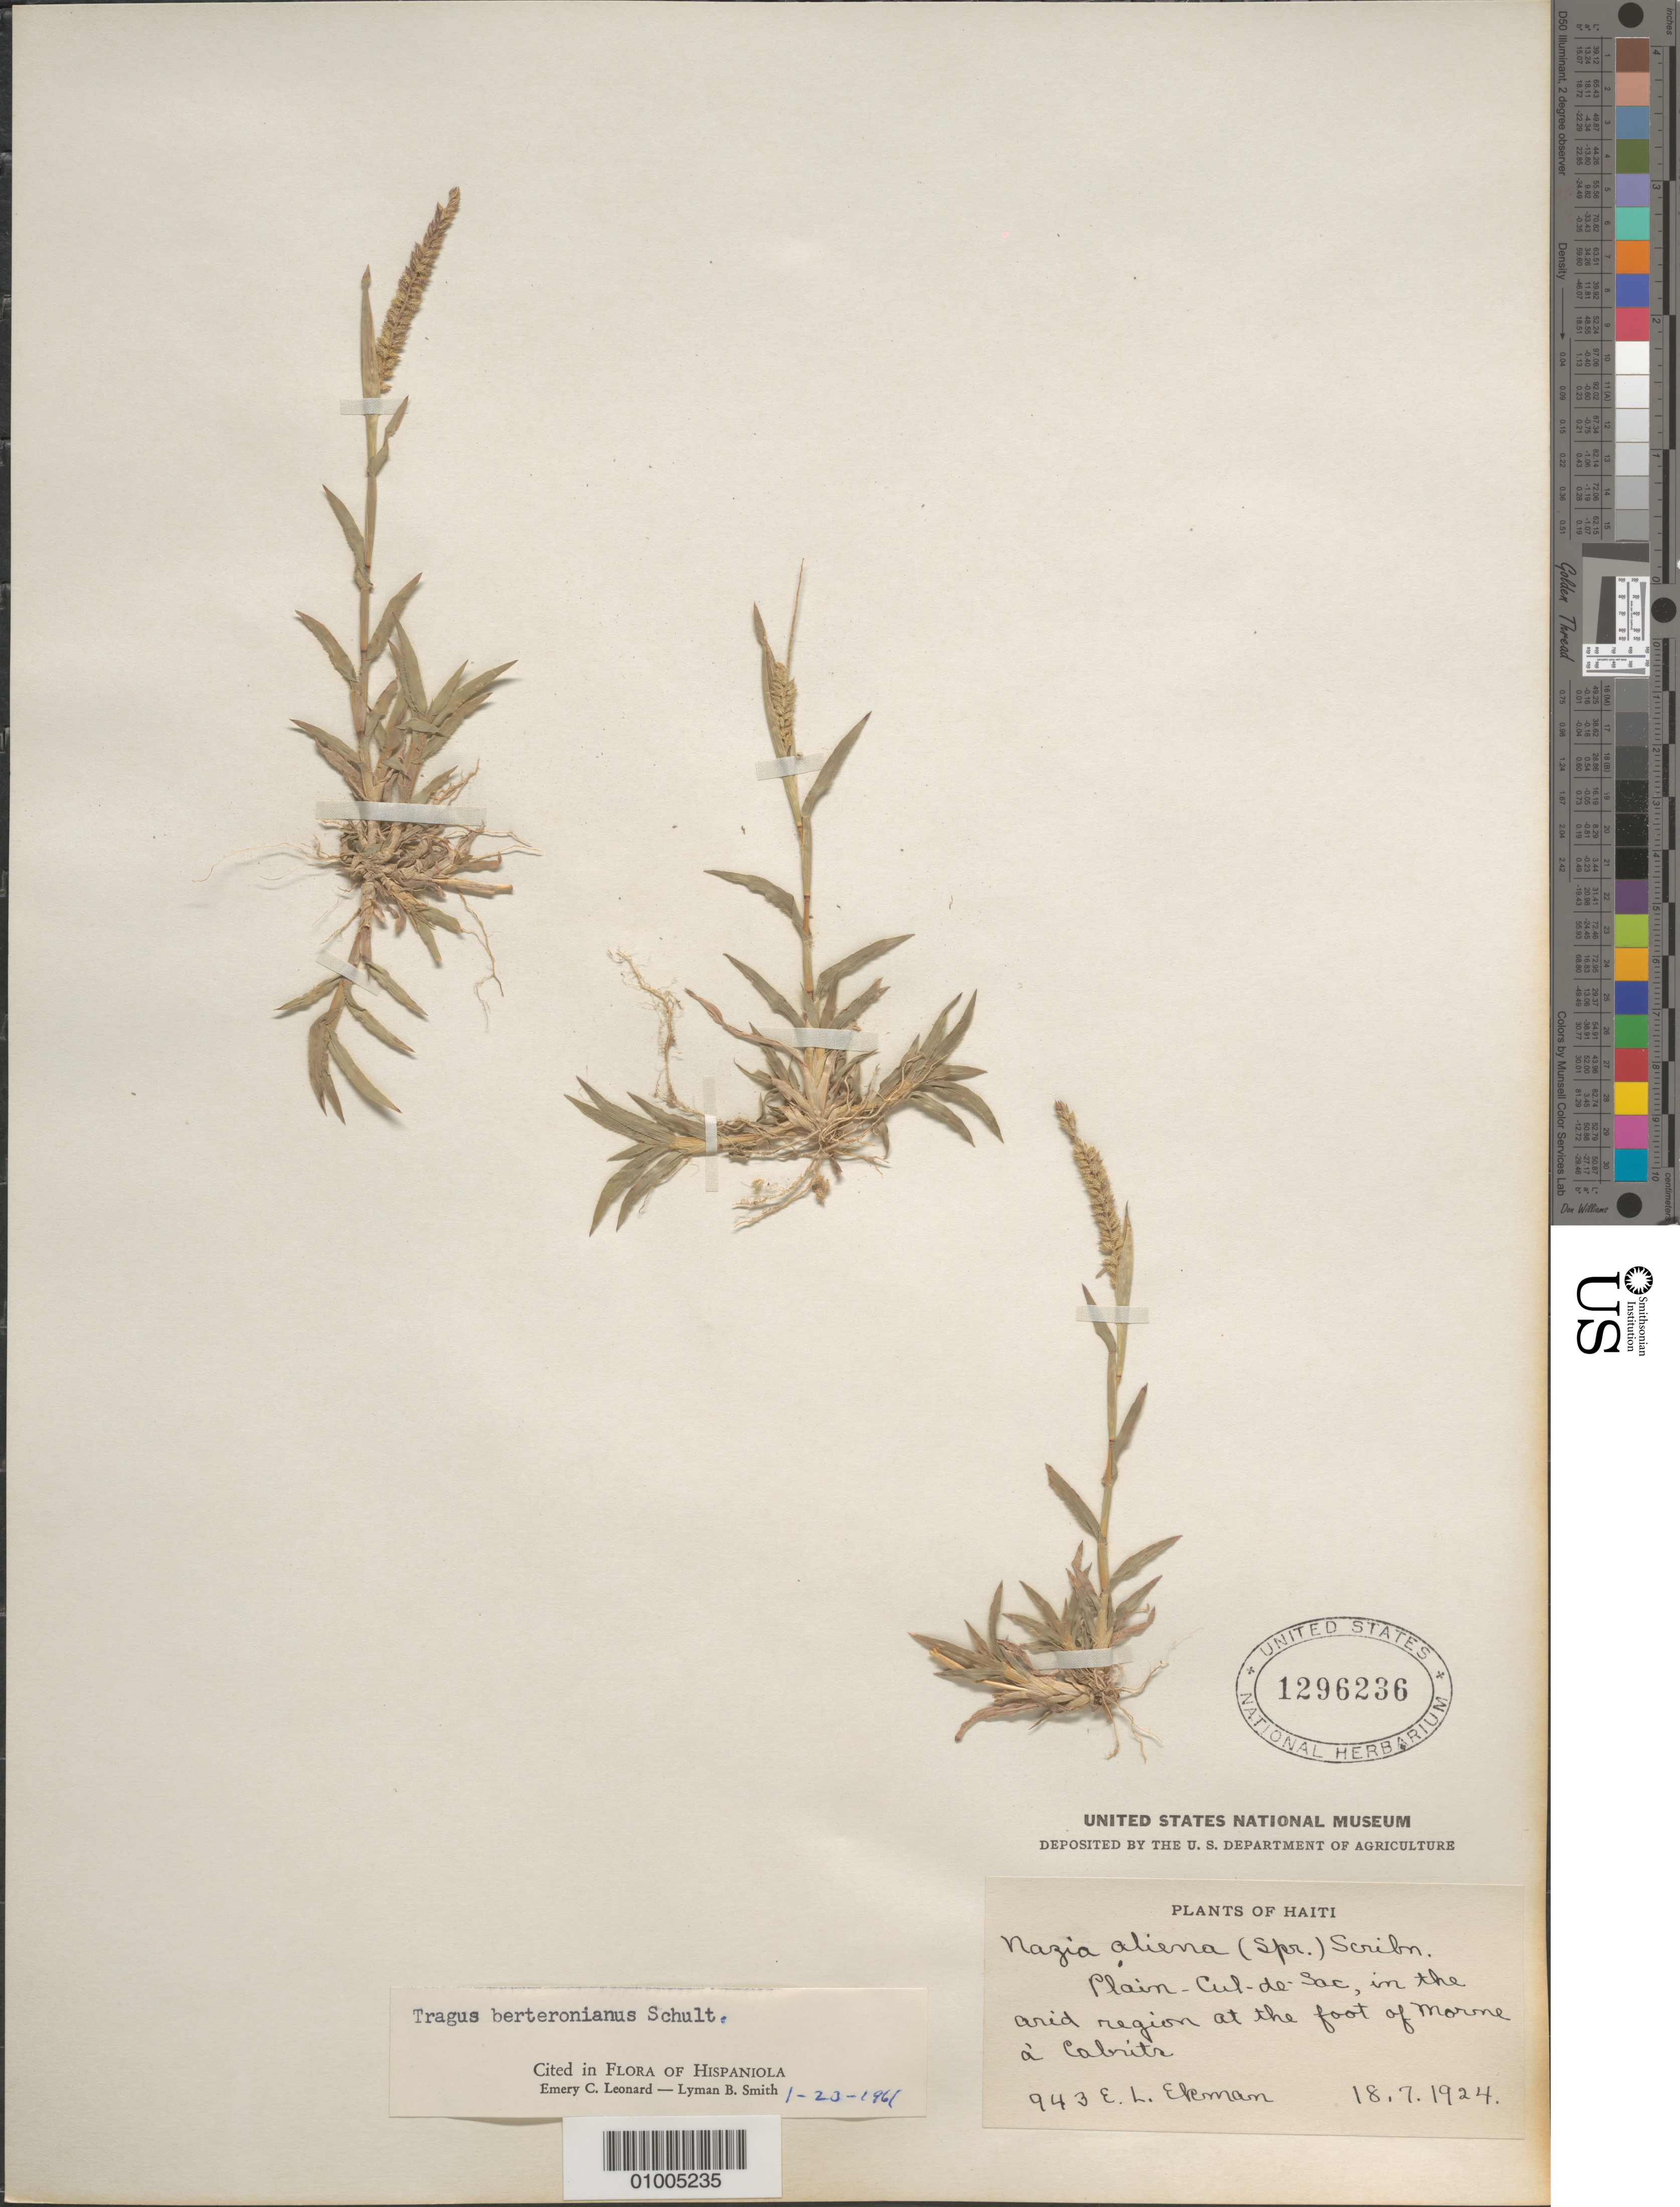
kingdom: Plantae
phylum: Tracheophyta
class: Liliopsida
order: Poales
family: Poaceae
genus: Tragus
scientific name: Tragus berteronianus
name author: Schult.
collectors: E. L. Ekman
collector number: H 943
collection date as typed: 18 Jul 1924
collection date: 1924-07-18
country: Haiti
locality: Plain Cul-de-Sac, in the arid region at the foot of Marne a Cabrita.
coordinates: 0 N, 0 E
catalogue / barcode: US 1296236